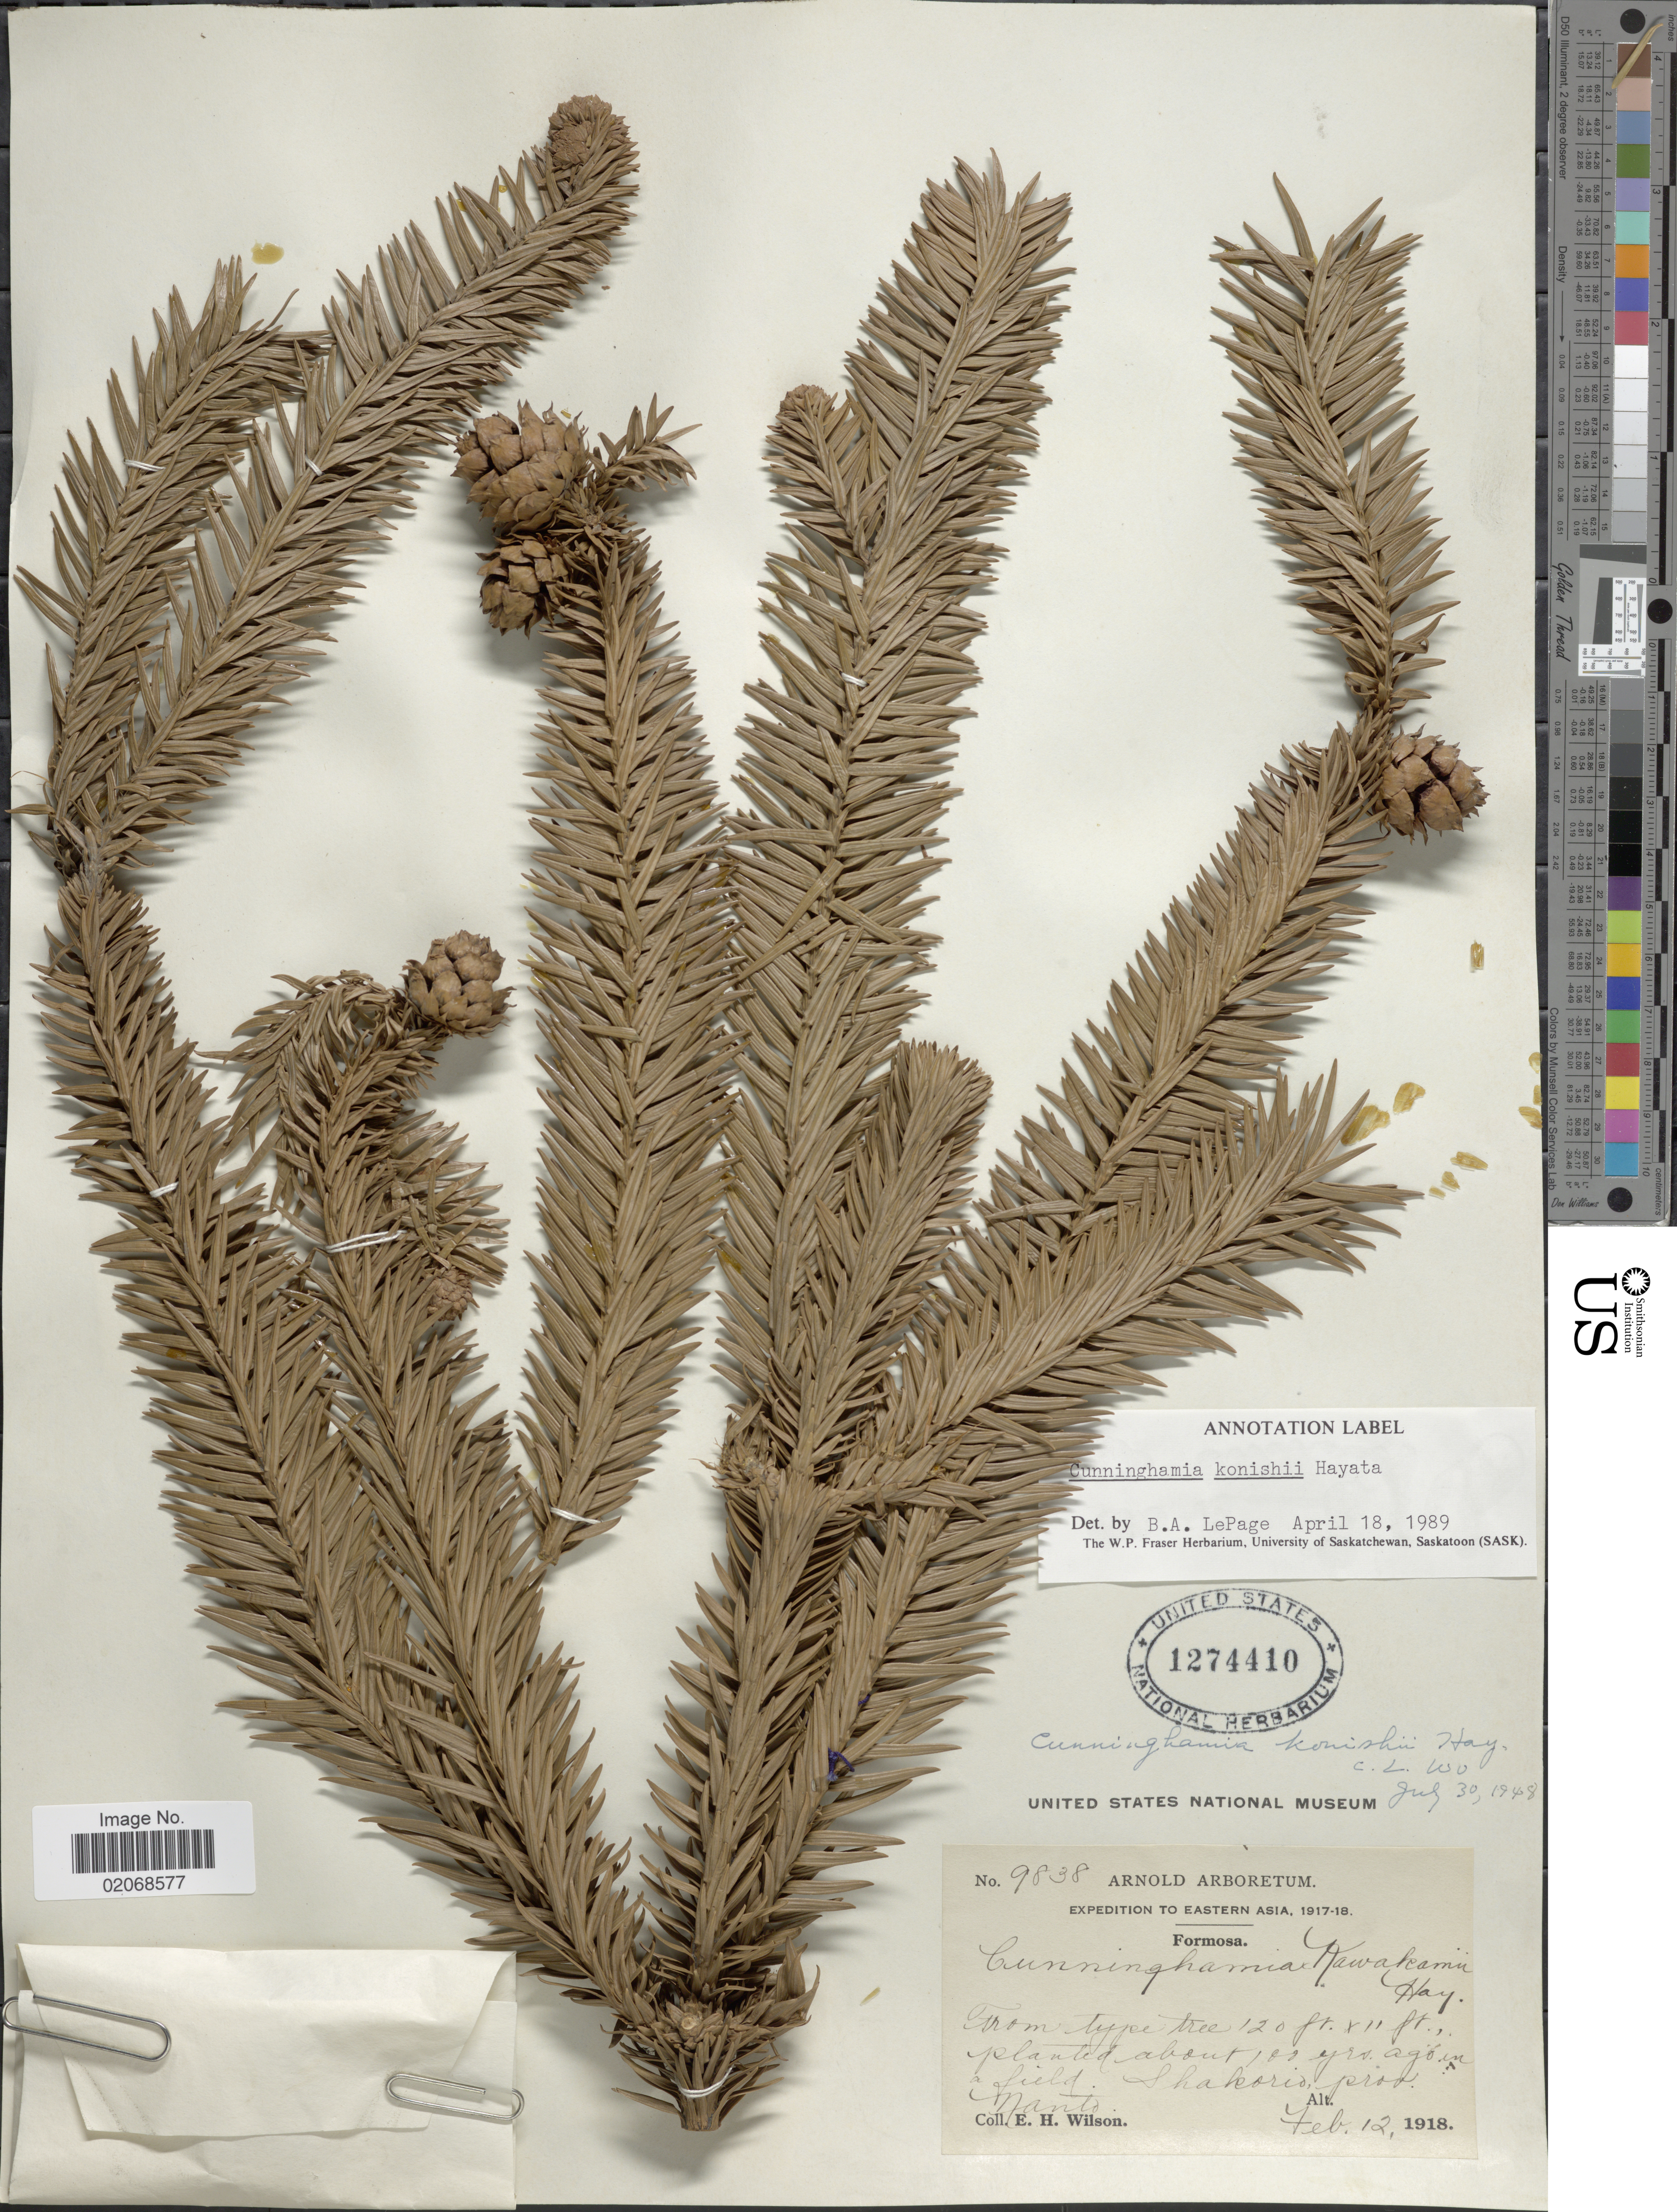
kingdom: Plantae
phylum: Tracheophyta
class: Pinopsida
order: Pinales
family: Cupressaceae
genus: Cunninghamia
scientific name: Cunninghamia konishii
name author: Hayata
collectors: E. Wilson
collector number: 9838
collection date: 1918-02-12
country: Taiwan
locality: Shakorio, prov. Nanto, Eastern Asia; Formosa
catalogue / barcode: US 1274410